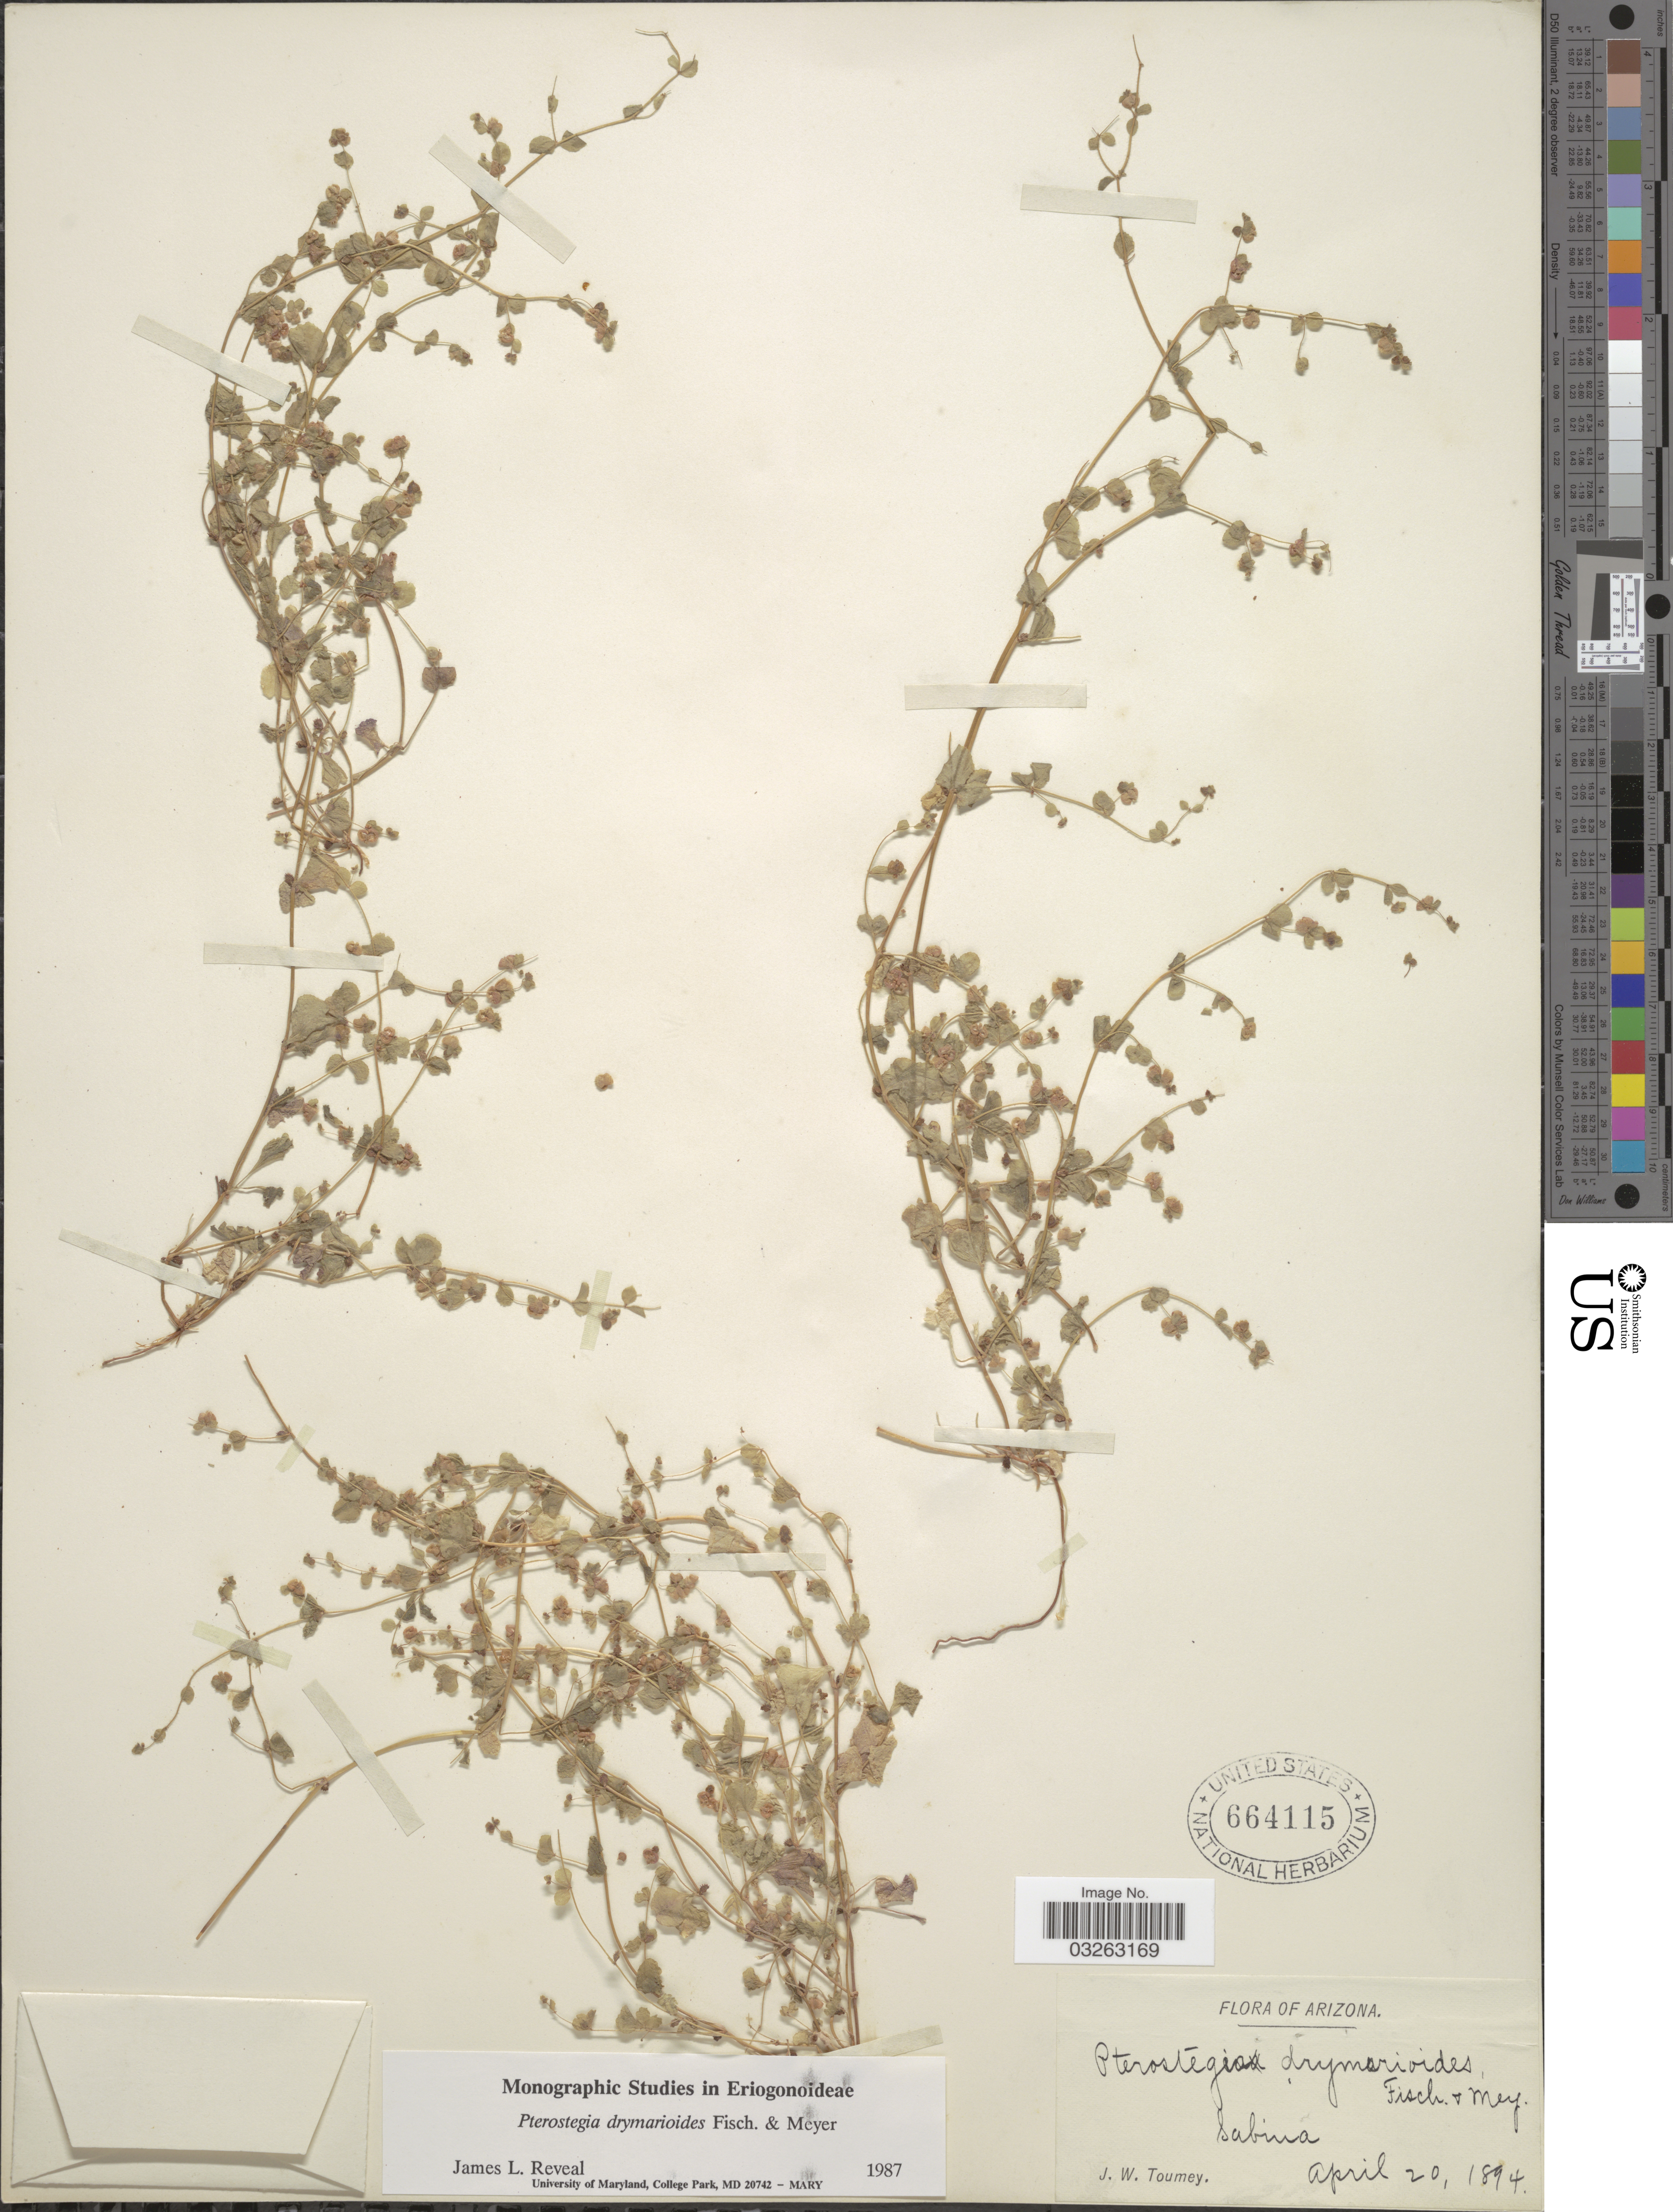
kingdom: Plantae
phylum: Tracheophyta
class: Magnoliopsida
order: Caryophyllales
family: Polygonaceae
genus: Pterostegia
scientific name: Pterostegia drymarioides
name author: Fisch. & C.A. Mey.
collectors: J. W. Toumey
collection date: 1894-04-20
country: United States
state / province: Arizona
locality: Sabino.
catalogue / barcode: US 664115